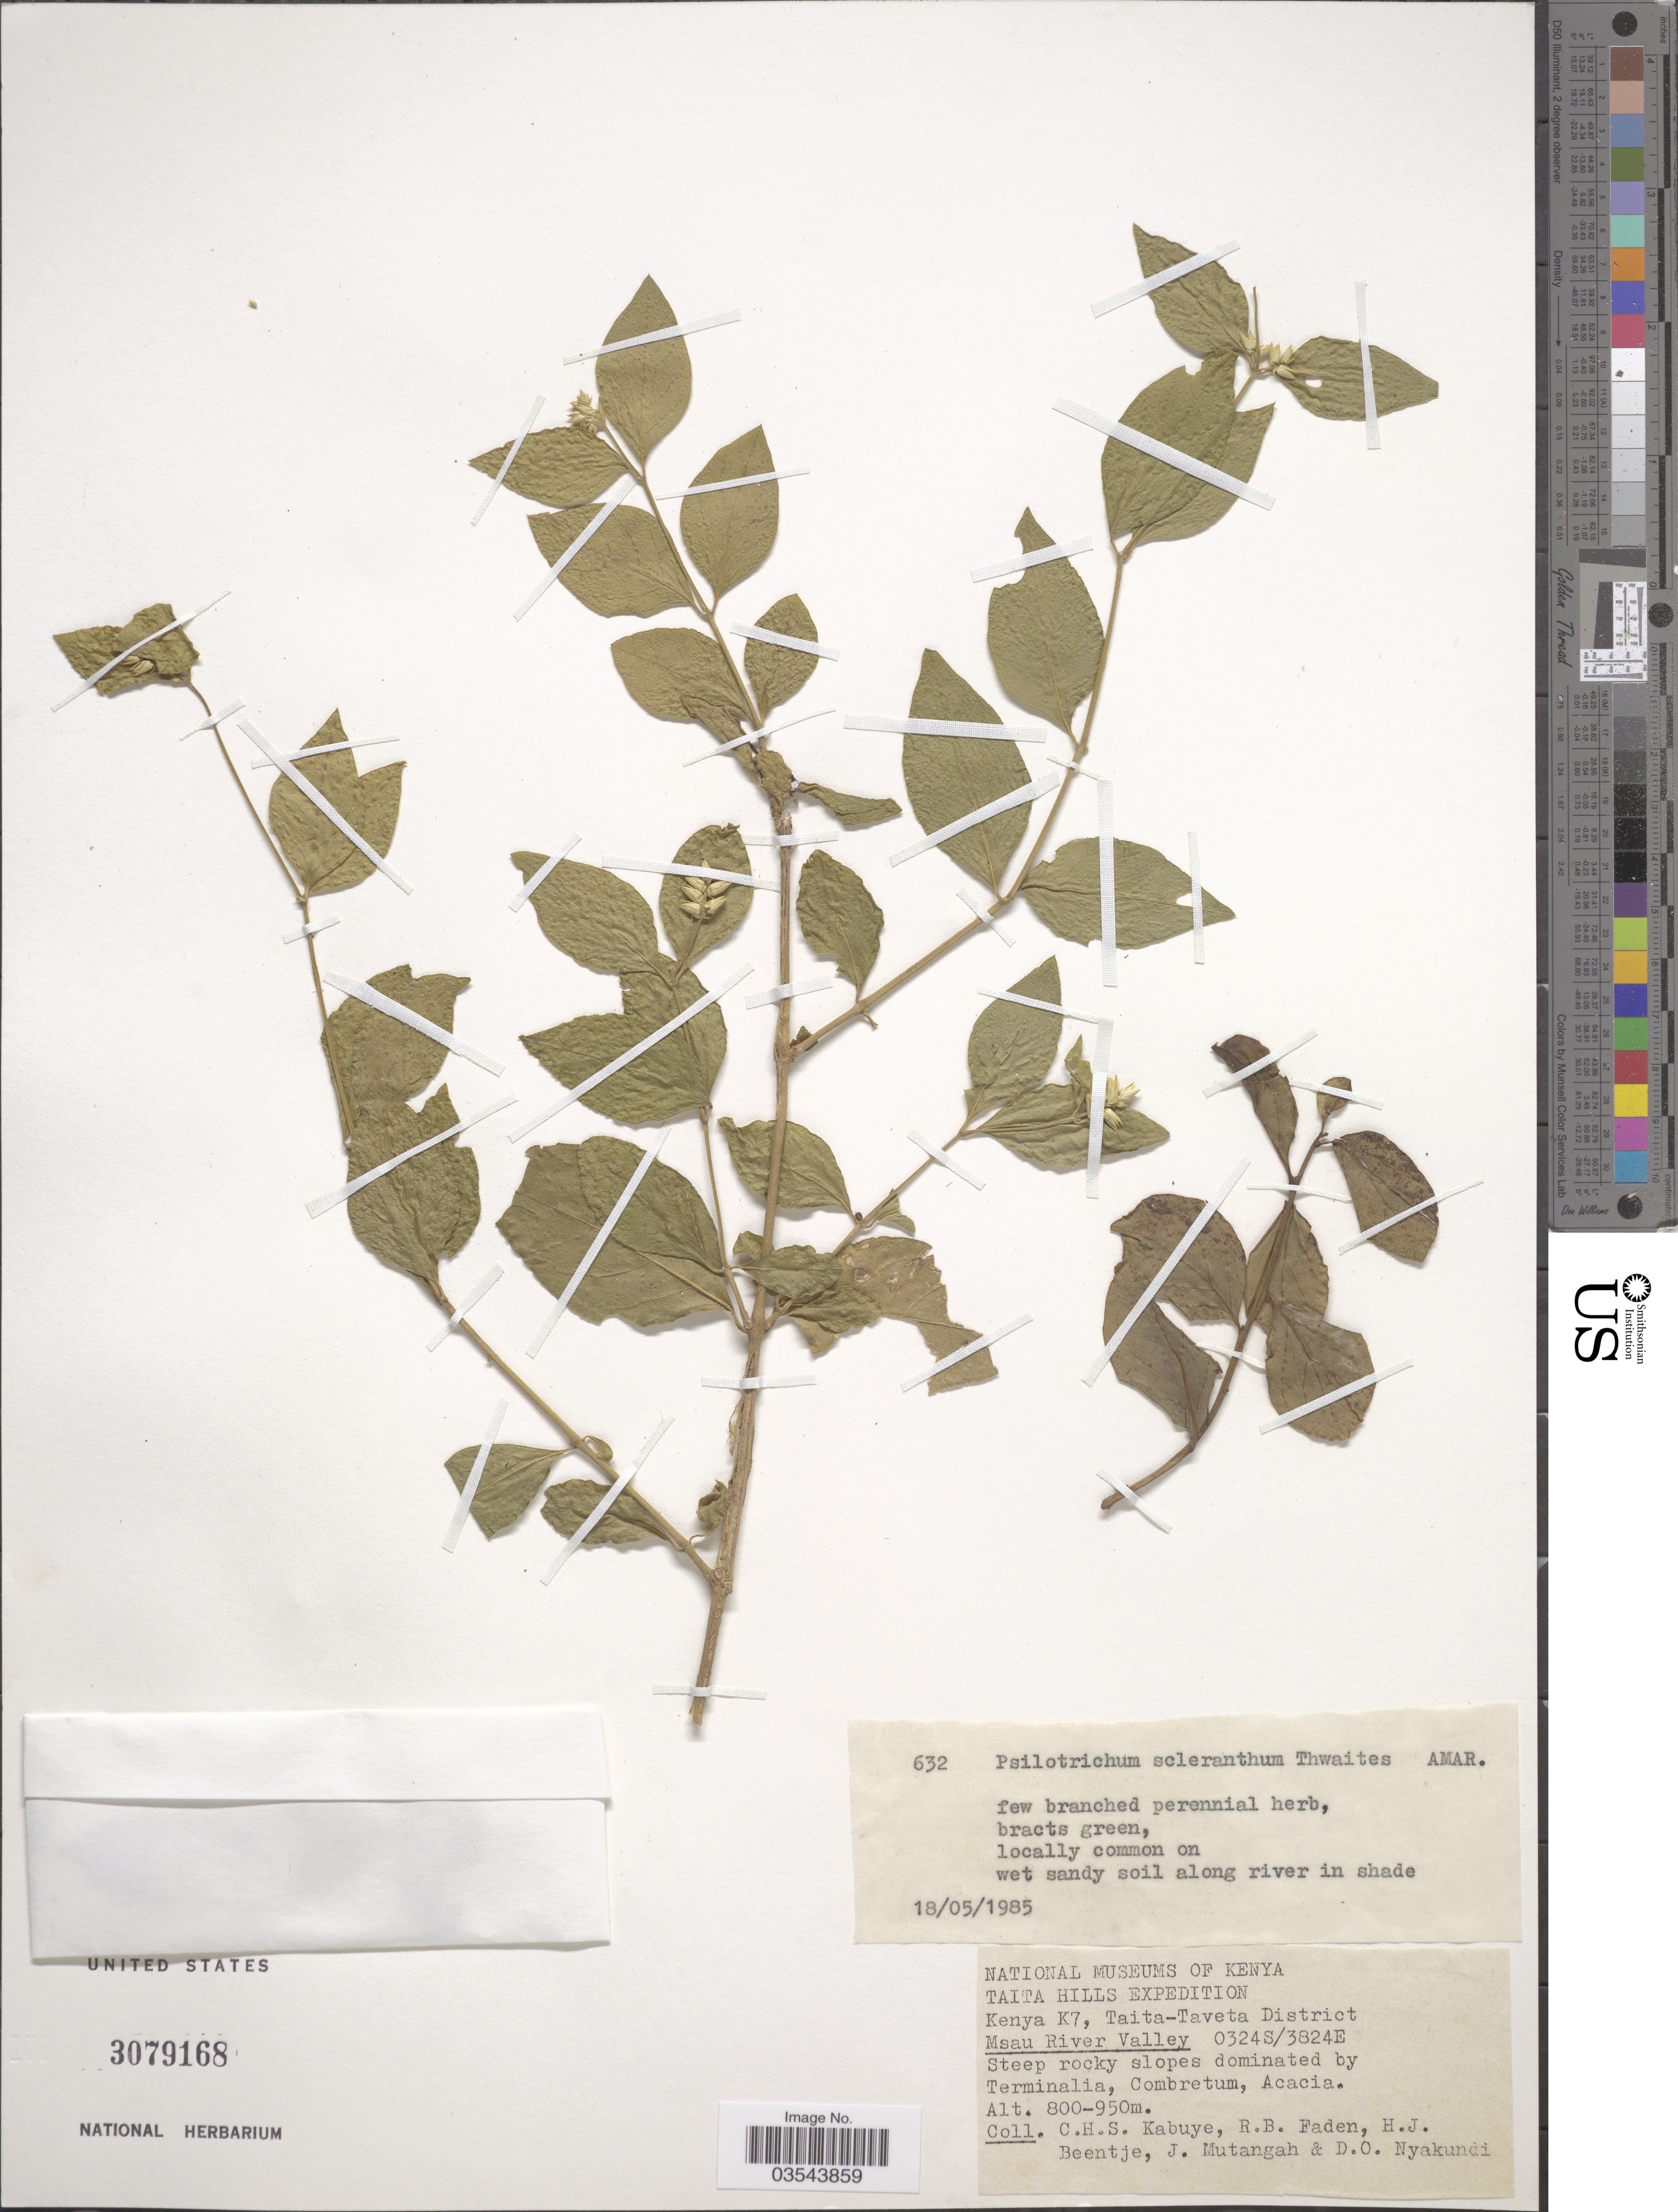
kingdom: Plantae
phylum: Tracheophyta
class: Magnoliopsida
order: Caryophyllales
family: Amaranthaceae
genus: Psilotrichum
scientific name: Psilotrichum scleranthum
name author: Thwaites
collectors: C. Kabuye, R. B. Faden, H. J. Beentje, J. Mutangah & D. Nyakundi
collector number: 632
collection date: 1985-05-18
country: Kenya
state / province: Taita Taveta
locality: Taita Hills, Kenya K7, Taita-Taveta District, Msau River Valley.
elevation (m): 800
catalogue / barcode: US 3079168